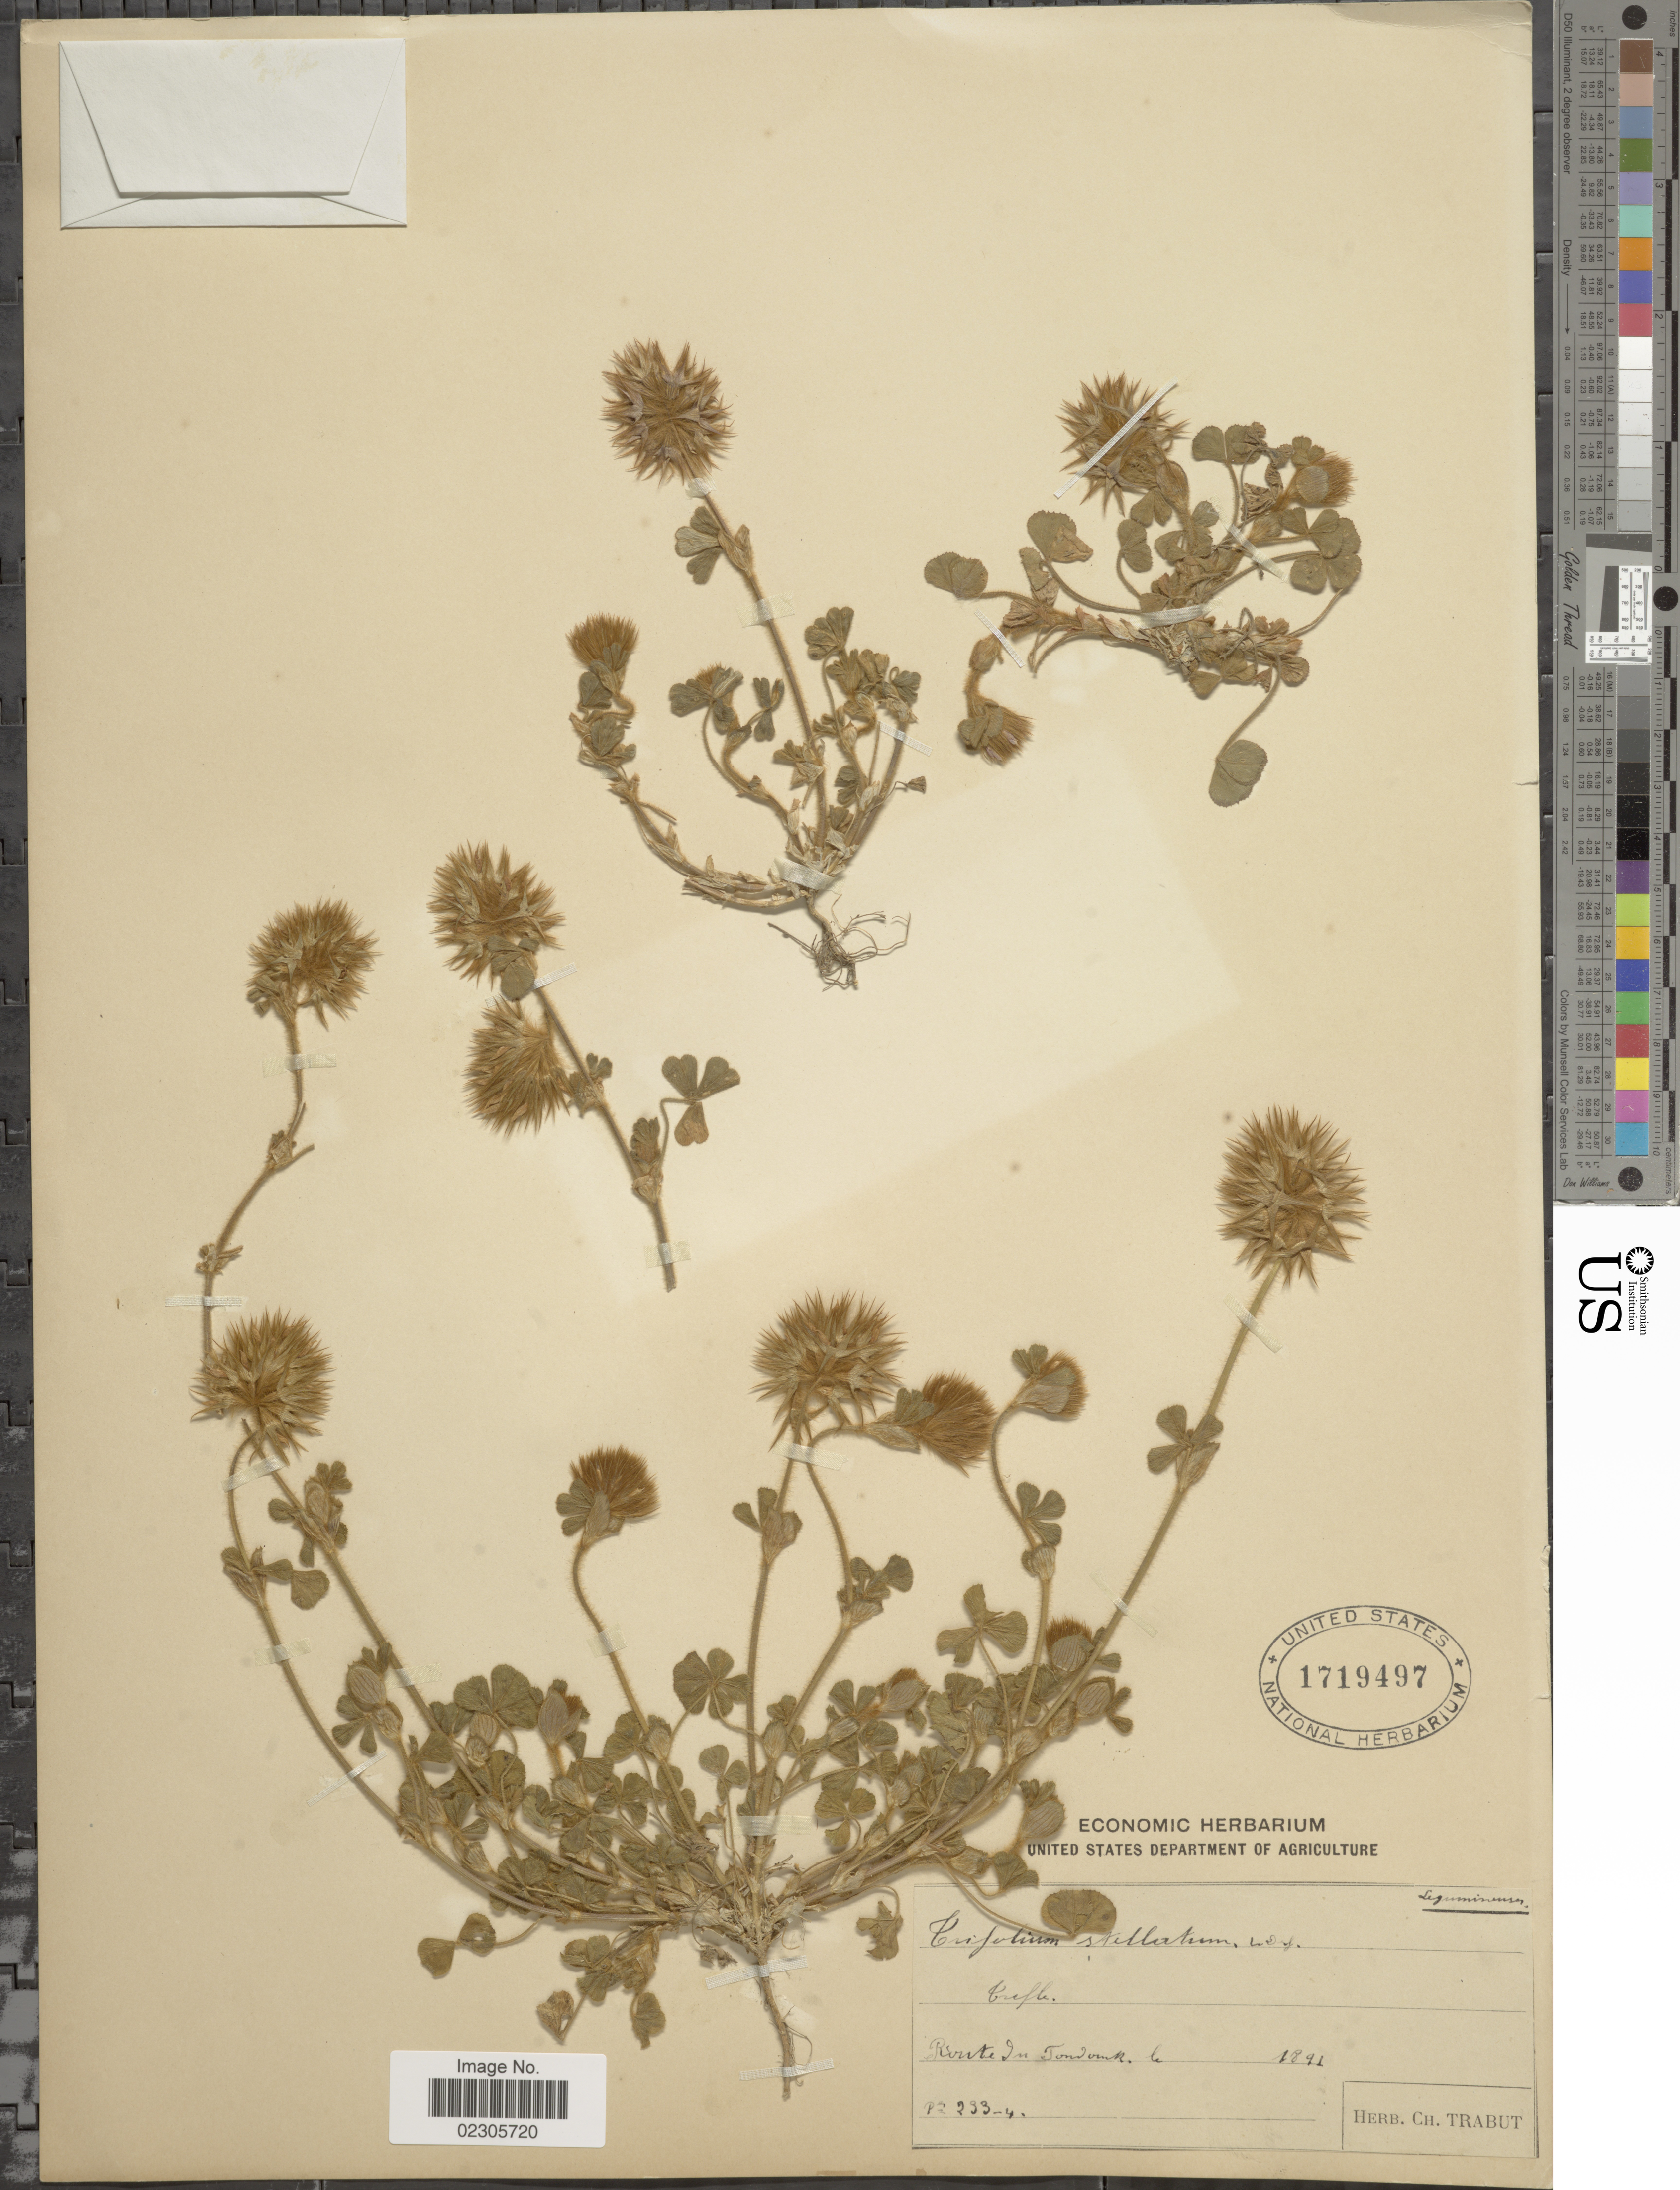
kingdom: Plantae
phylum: Tracheophyta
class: Magnoliopsida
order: Fabales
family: Fabaceae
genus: Trifolium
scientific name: Trifolium stellatum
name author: L.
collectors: Ex herb. Trabut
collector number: P233-4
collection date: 1891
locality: Route in Tonvouk le [interpreted]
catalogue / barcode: US 1719497